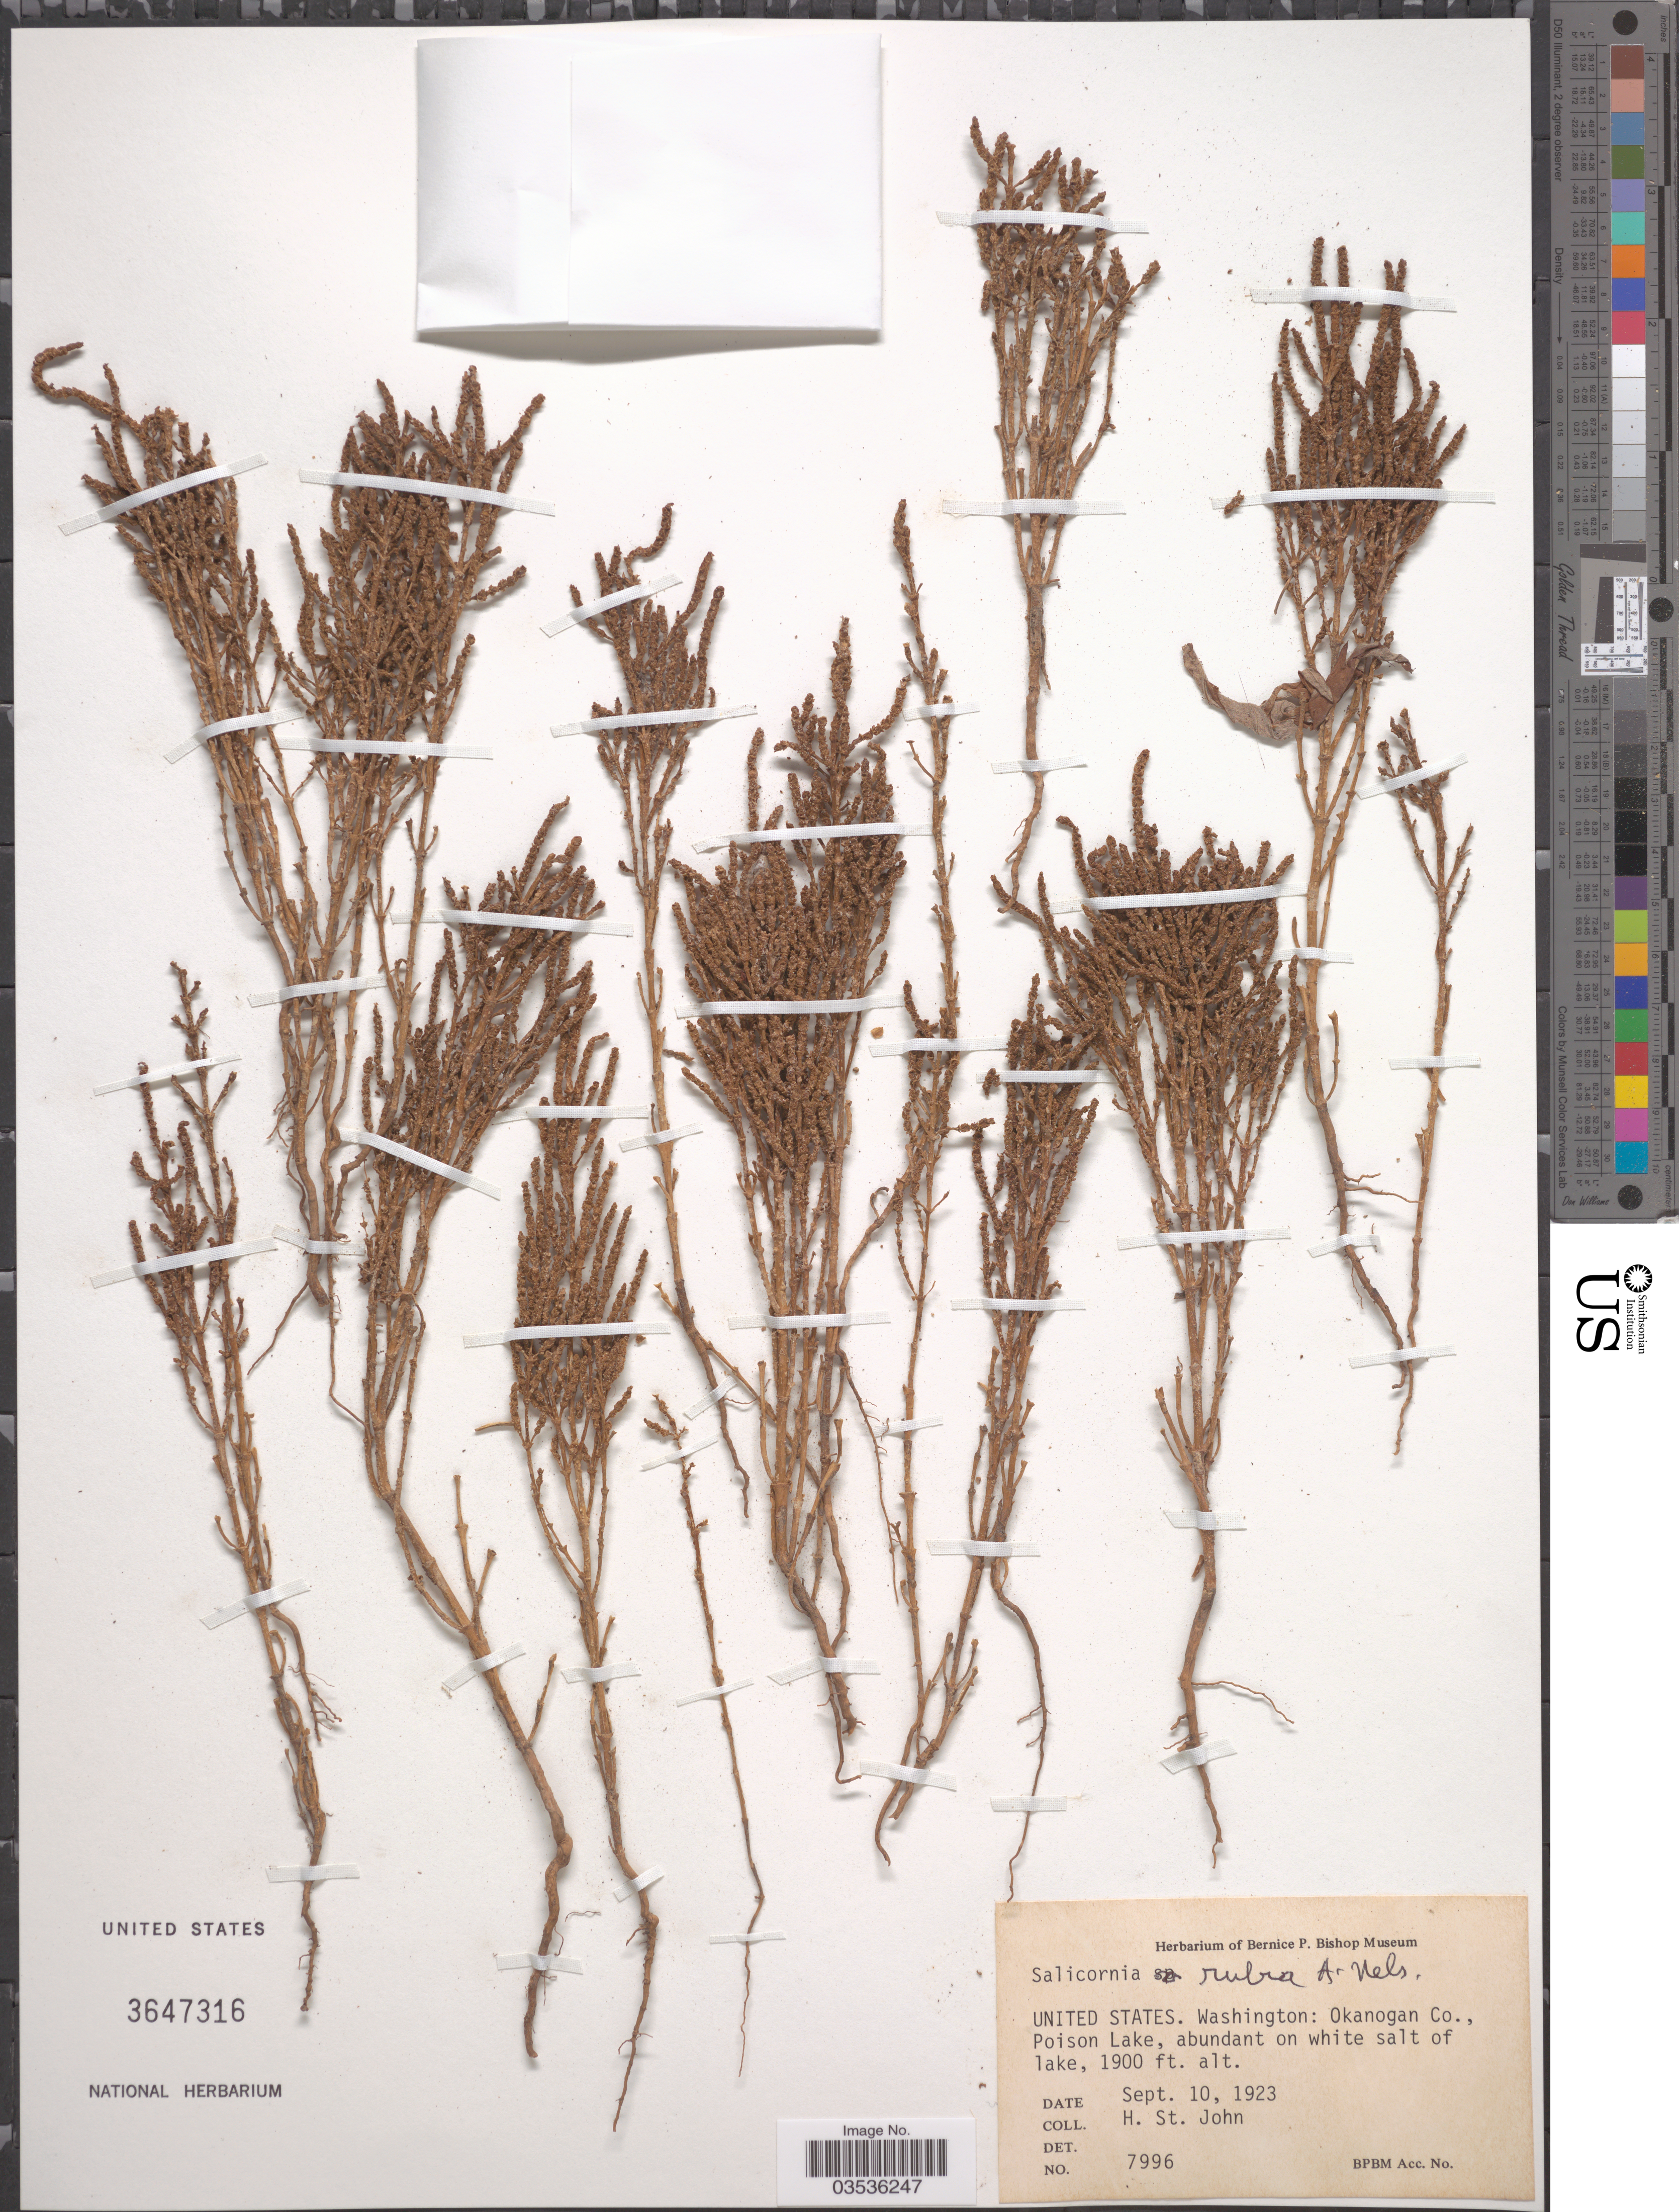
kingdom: Plantae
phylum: Tracheophyta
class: Magnoliopsida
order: Caryophyllales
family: Amaranthaceae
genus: Salicornia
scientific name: Salicornia rubra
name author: A. Nelson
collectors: H. St. John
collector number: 7996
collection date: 1923-09-10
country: United States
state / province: Washington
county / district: Okanogan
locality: Okanogan Co., Poison Lake.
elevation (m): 579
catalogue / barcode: US 3647316